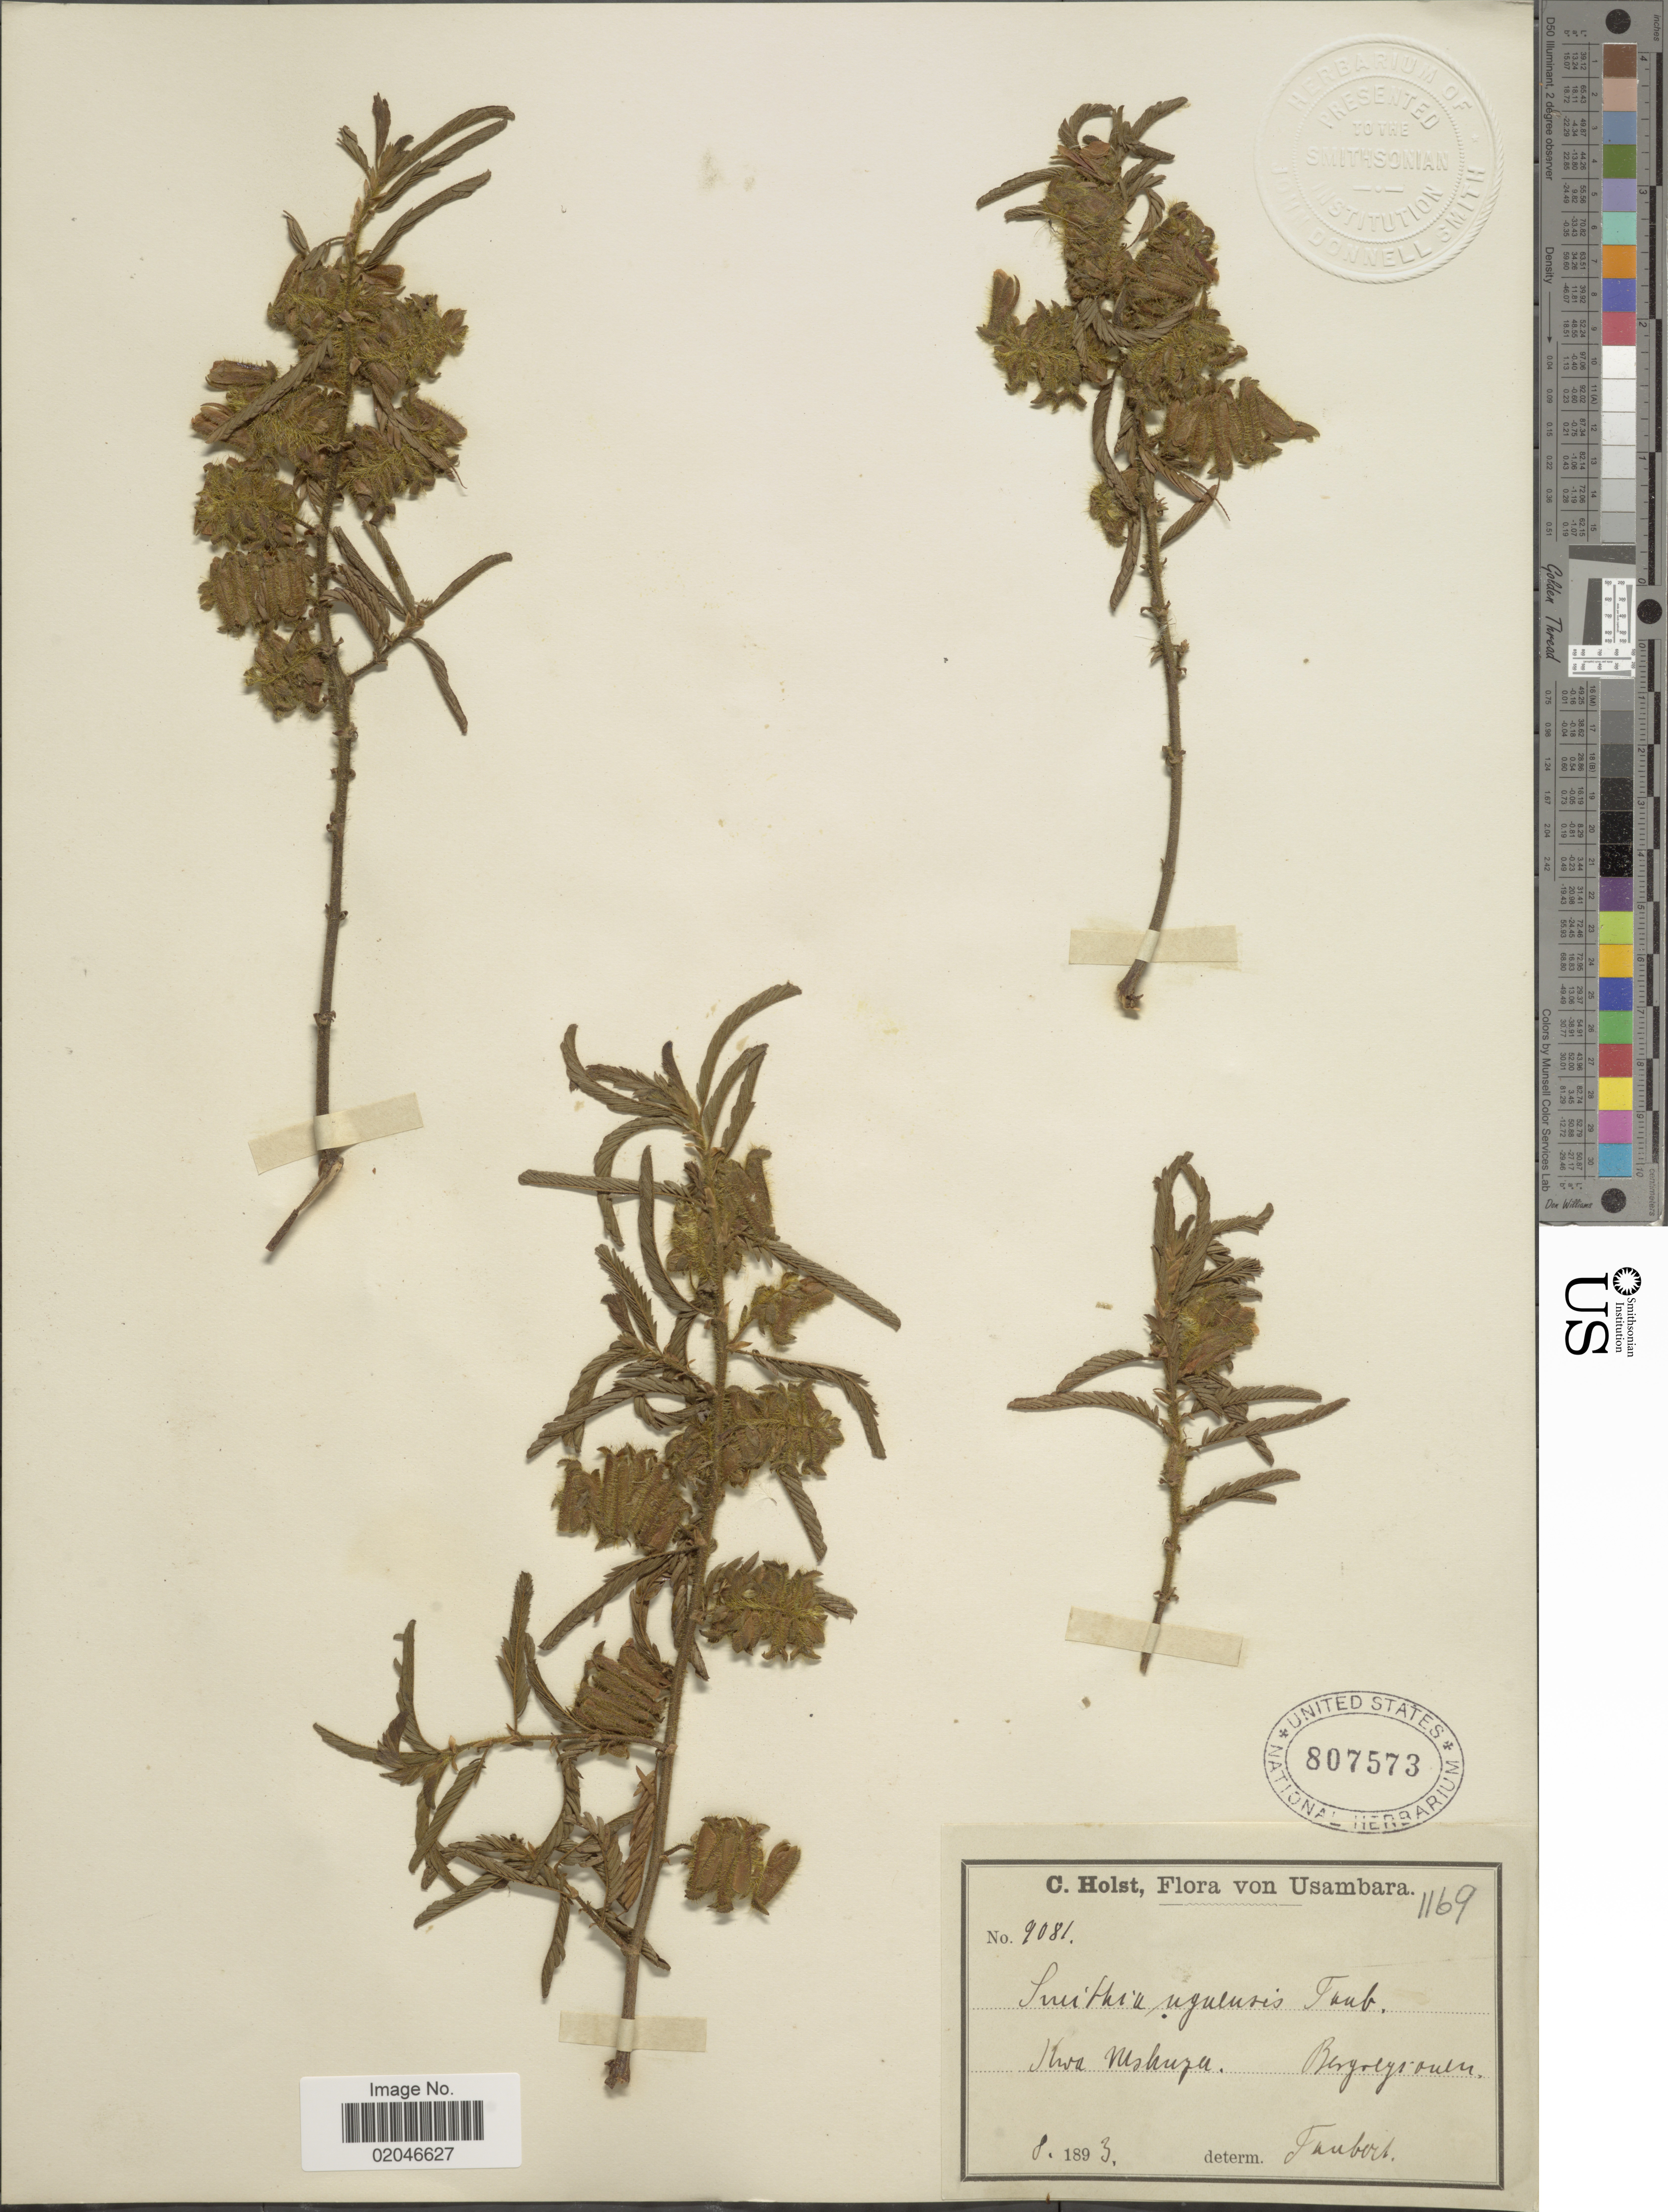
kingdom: Plantae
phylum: Tracheophyta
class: Magnoliopsida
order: Fabales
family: Fabaceae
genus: Smithia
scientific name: Smithia uguenensis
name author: Taub. ex Engl.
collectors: C. H. Holst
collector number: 9081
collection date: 1893-08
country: Tanzania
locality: Usambara, Kiva Neshuha, [illegible text]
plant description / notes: ISOTYPE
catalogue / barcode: US 807573